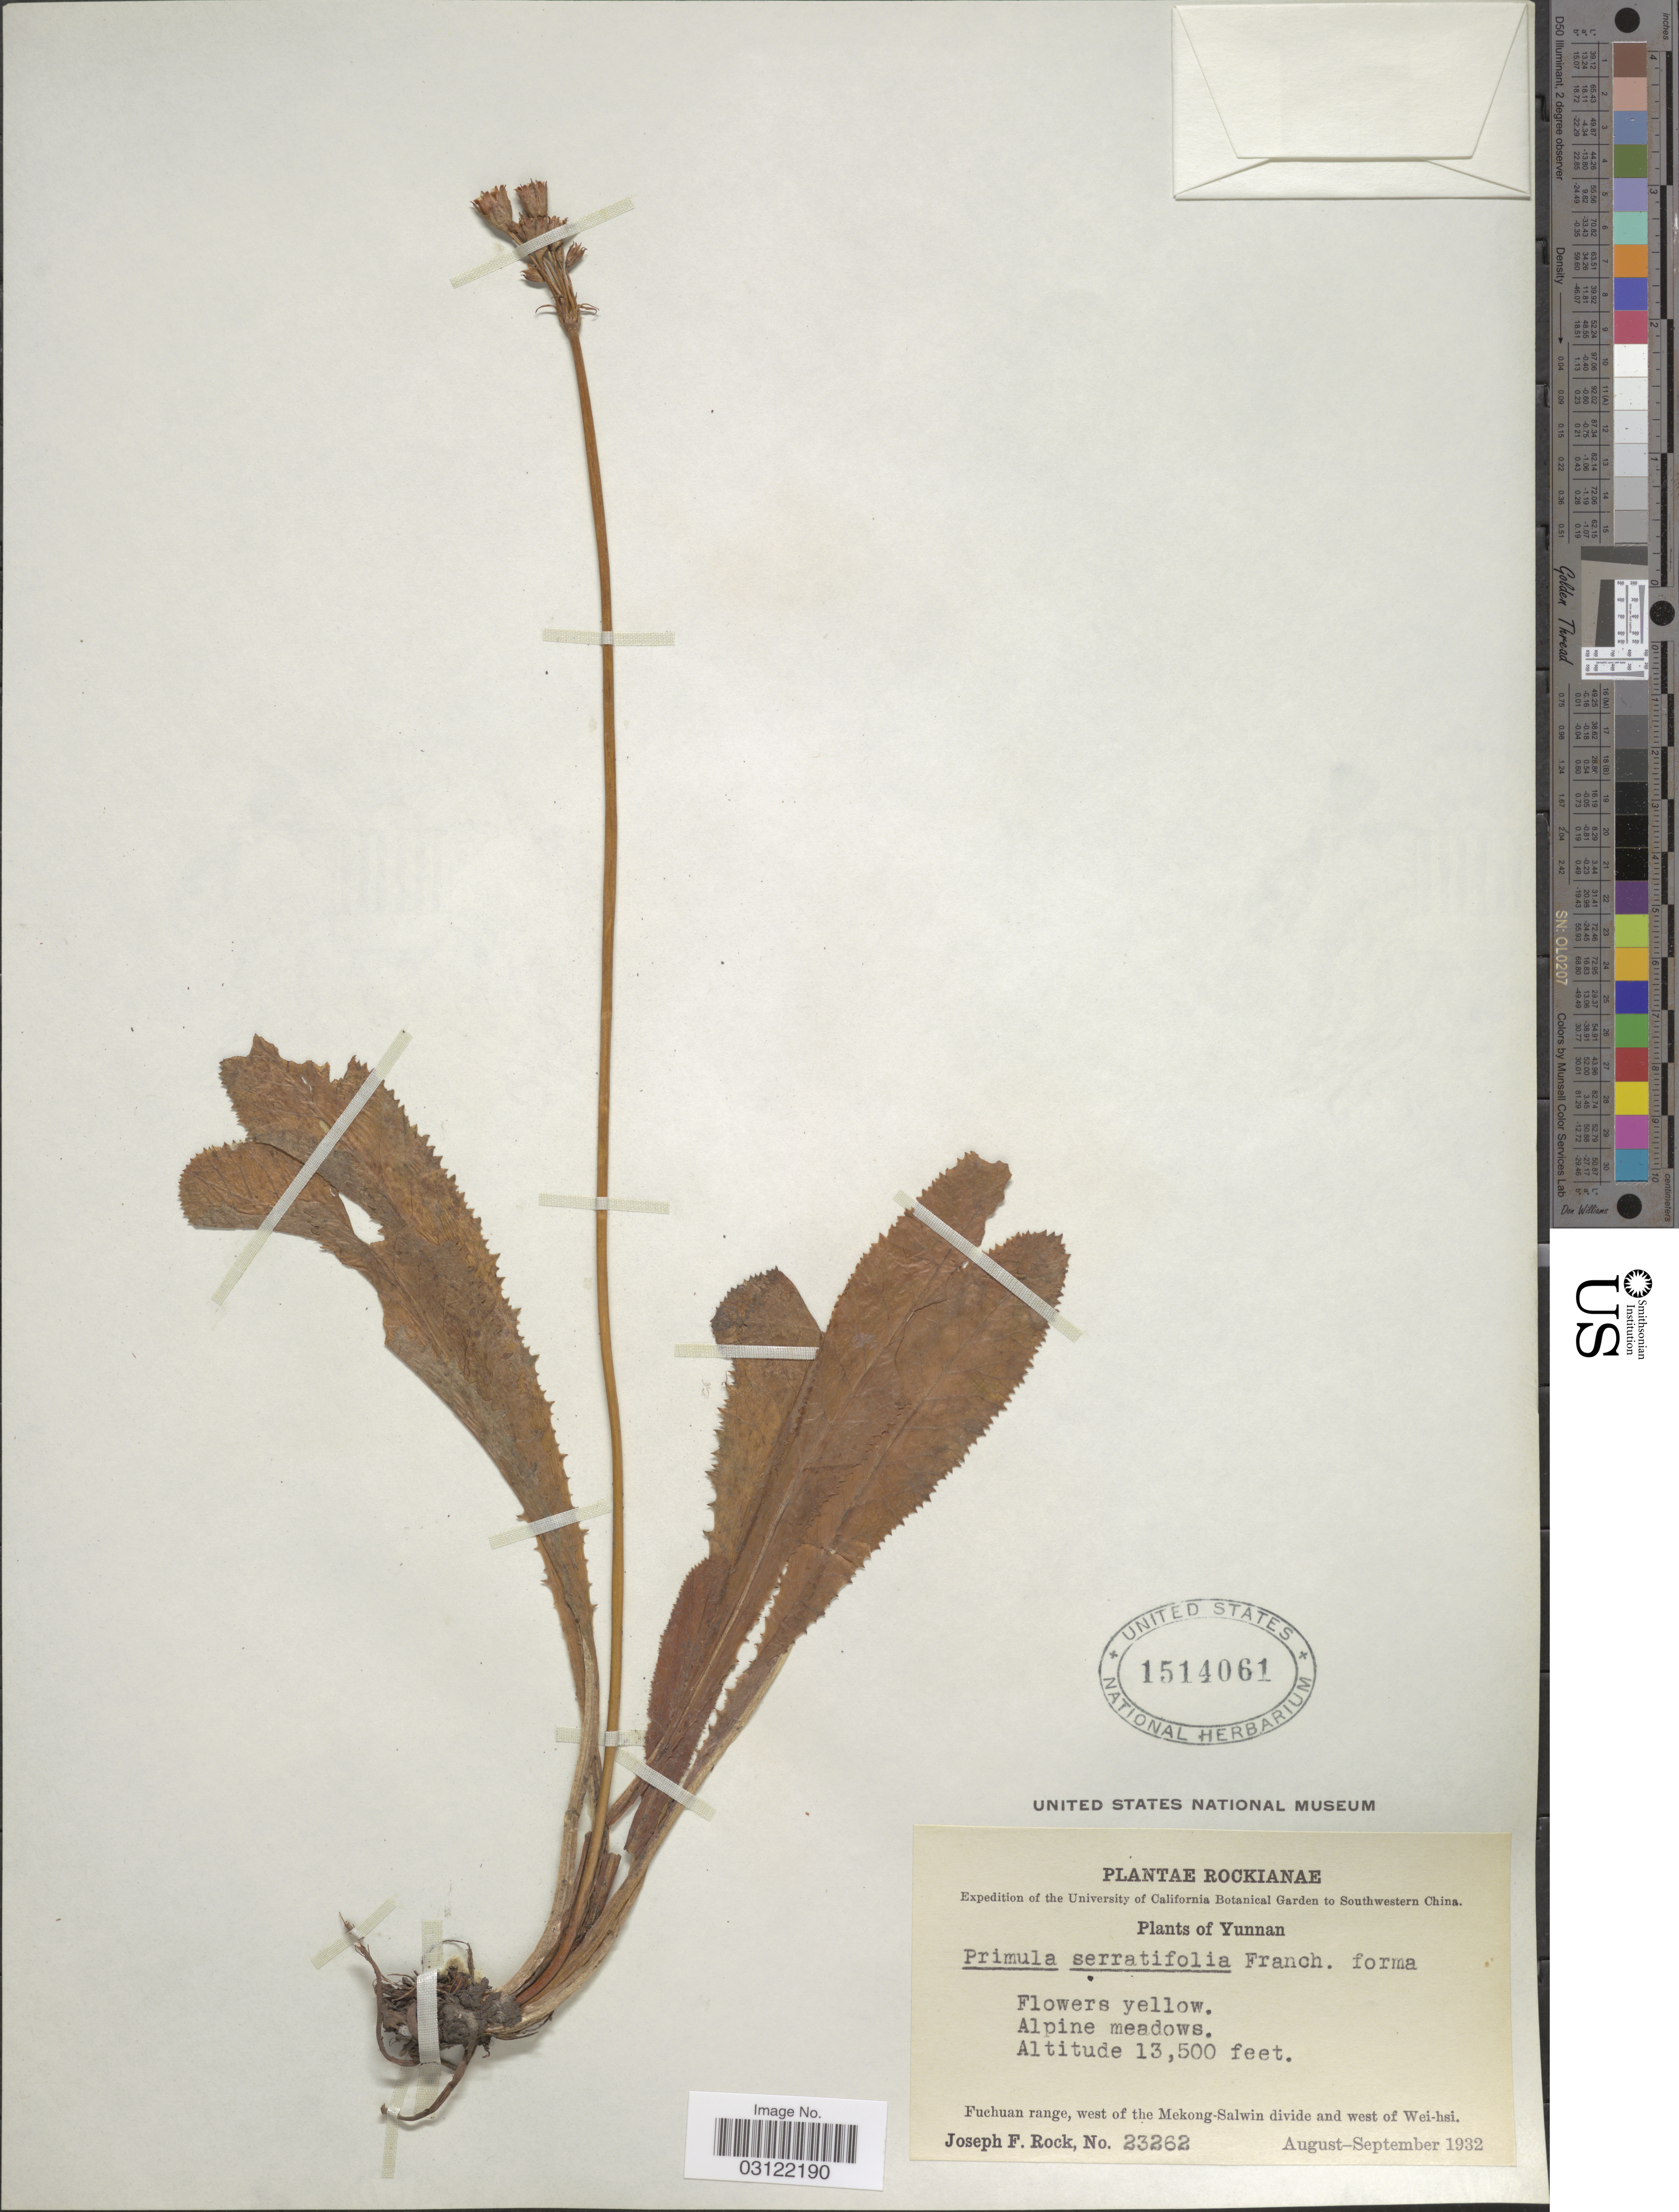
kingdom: Plantae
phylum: Tracheophyta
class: Magnoliopsida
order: Ericales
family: Primulaceae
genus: Primula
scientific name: Primula serratifolia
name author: Franch.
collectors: J. F. Rock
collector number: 23262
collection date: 1932-08/1932-09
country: China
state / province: Yunnan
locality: Southwestern China. Fuchuan range, west of the Mekong-Salwin divide and west of Wei-hsi.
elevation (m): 4115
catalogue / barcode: US 1514061